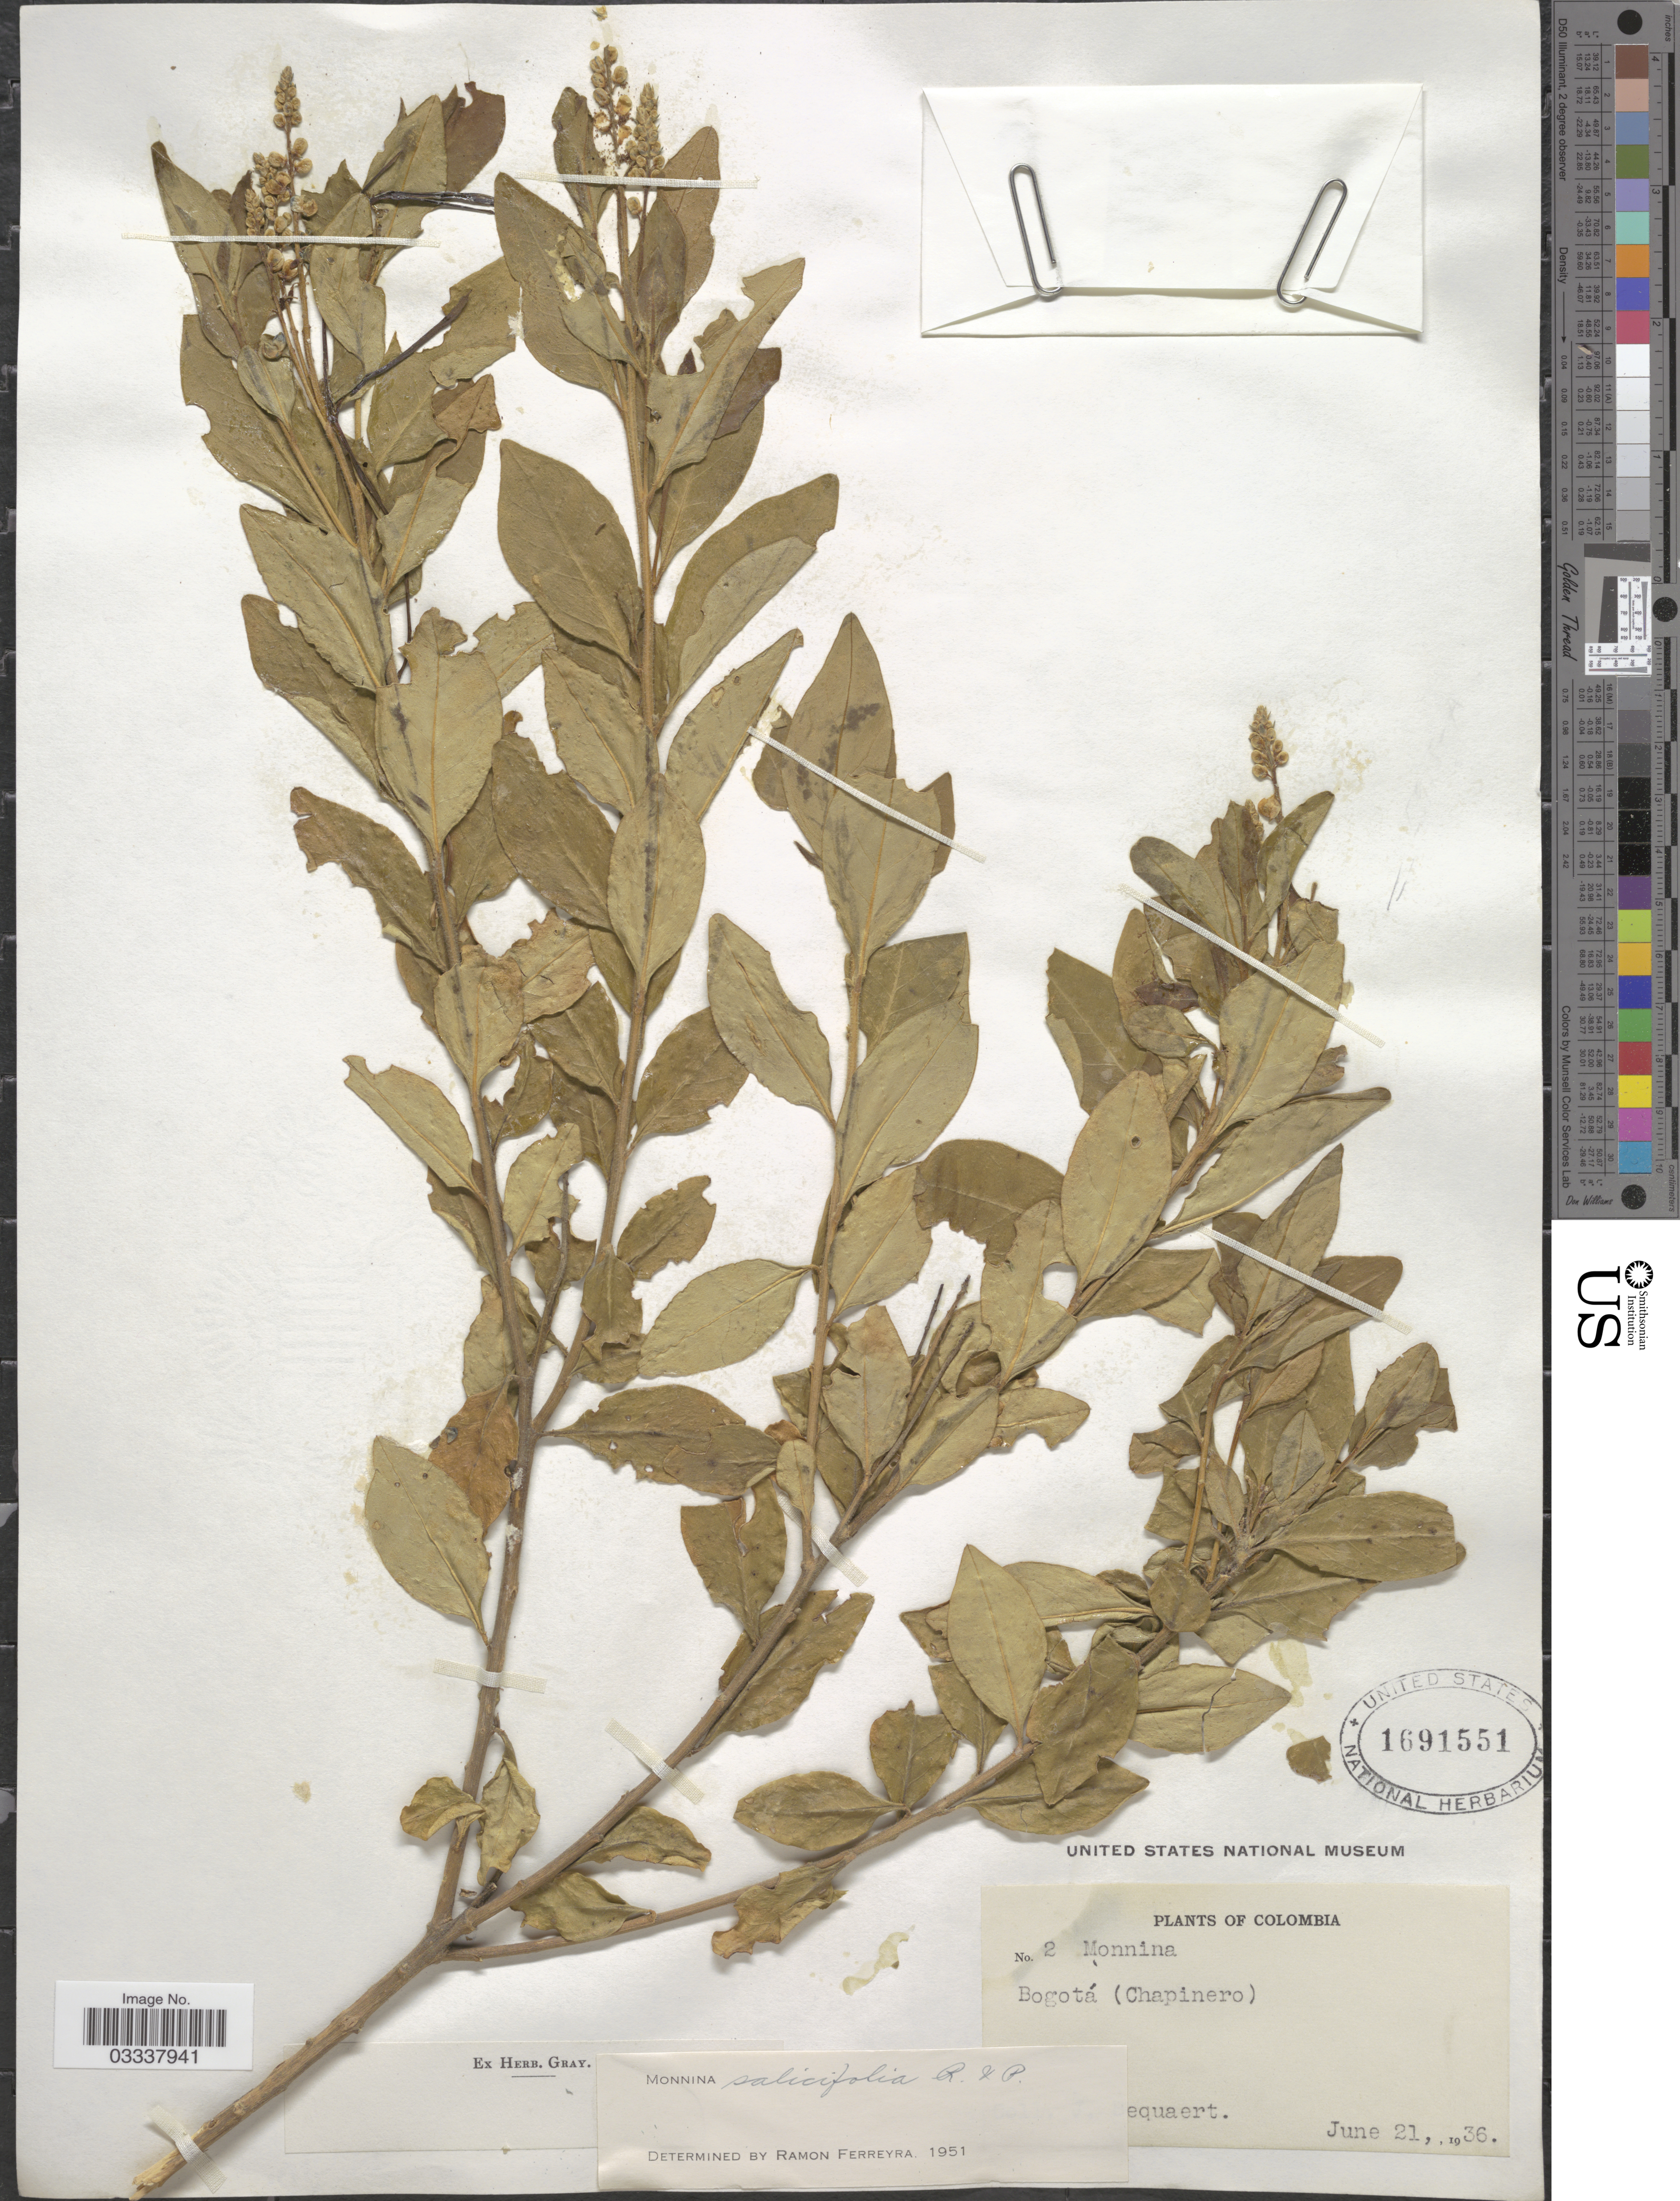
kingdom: Plantae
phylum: Tracheophyta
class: Magnoliopsida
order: Fabales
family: Polygalaceae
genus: Monnina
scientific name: Monnina salicifolia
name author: Ruiz & Pav.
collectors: J. Bequaert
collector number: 2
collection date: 1936-06-21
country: Colombia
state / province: Bogota D.C.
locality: (Chapinero).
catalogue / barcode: US 1691551